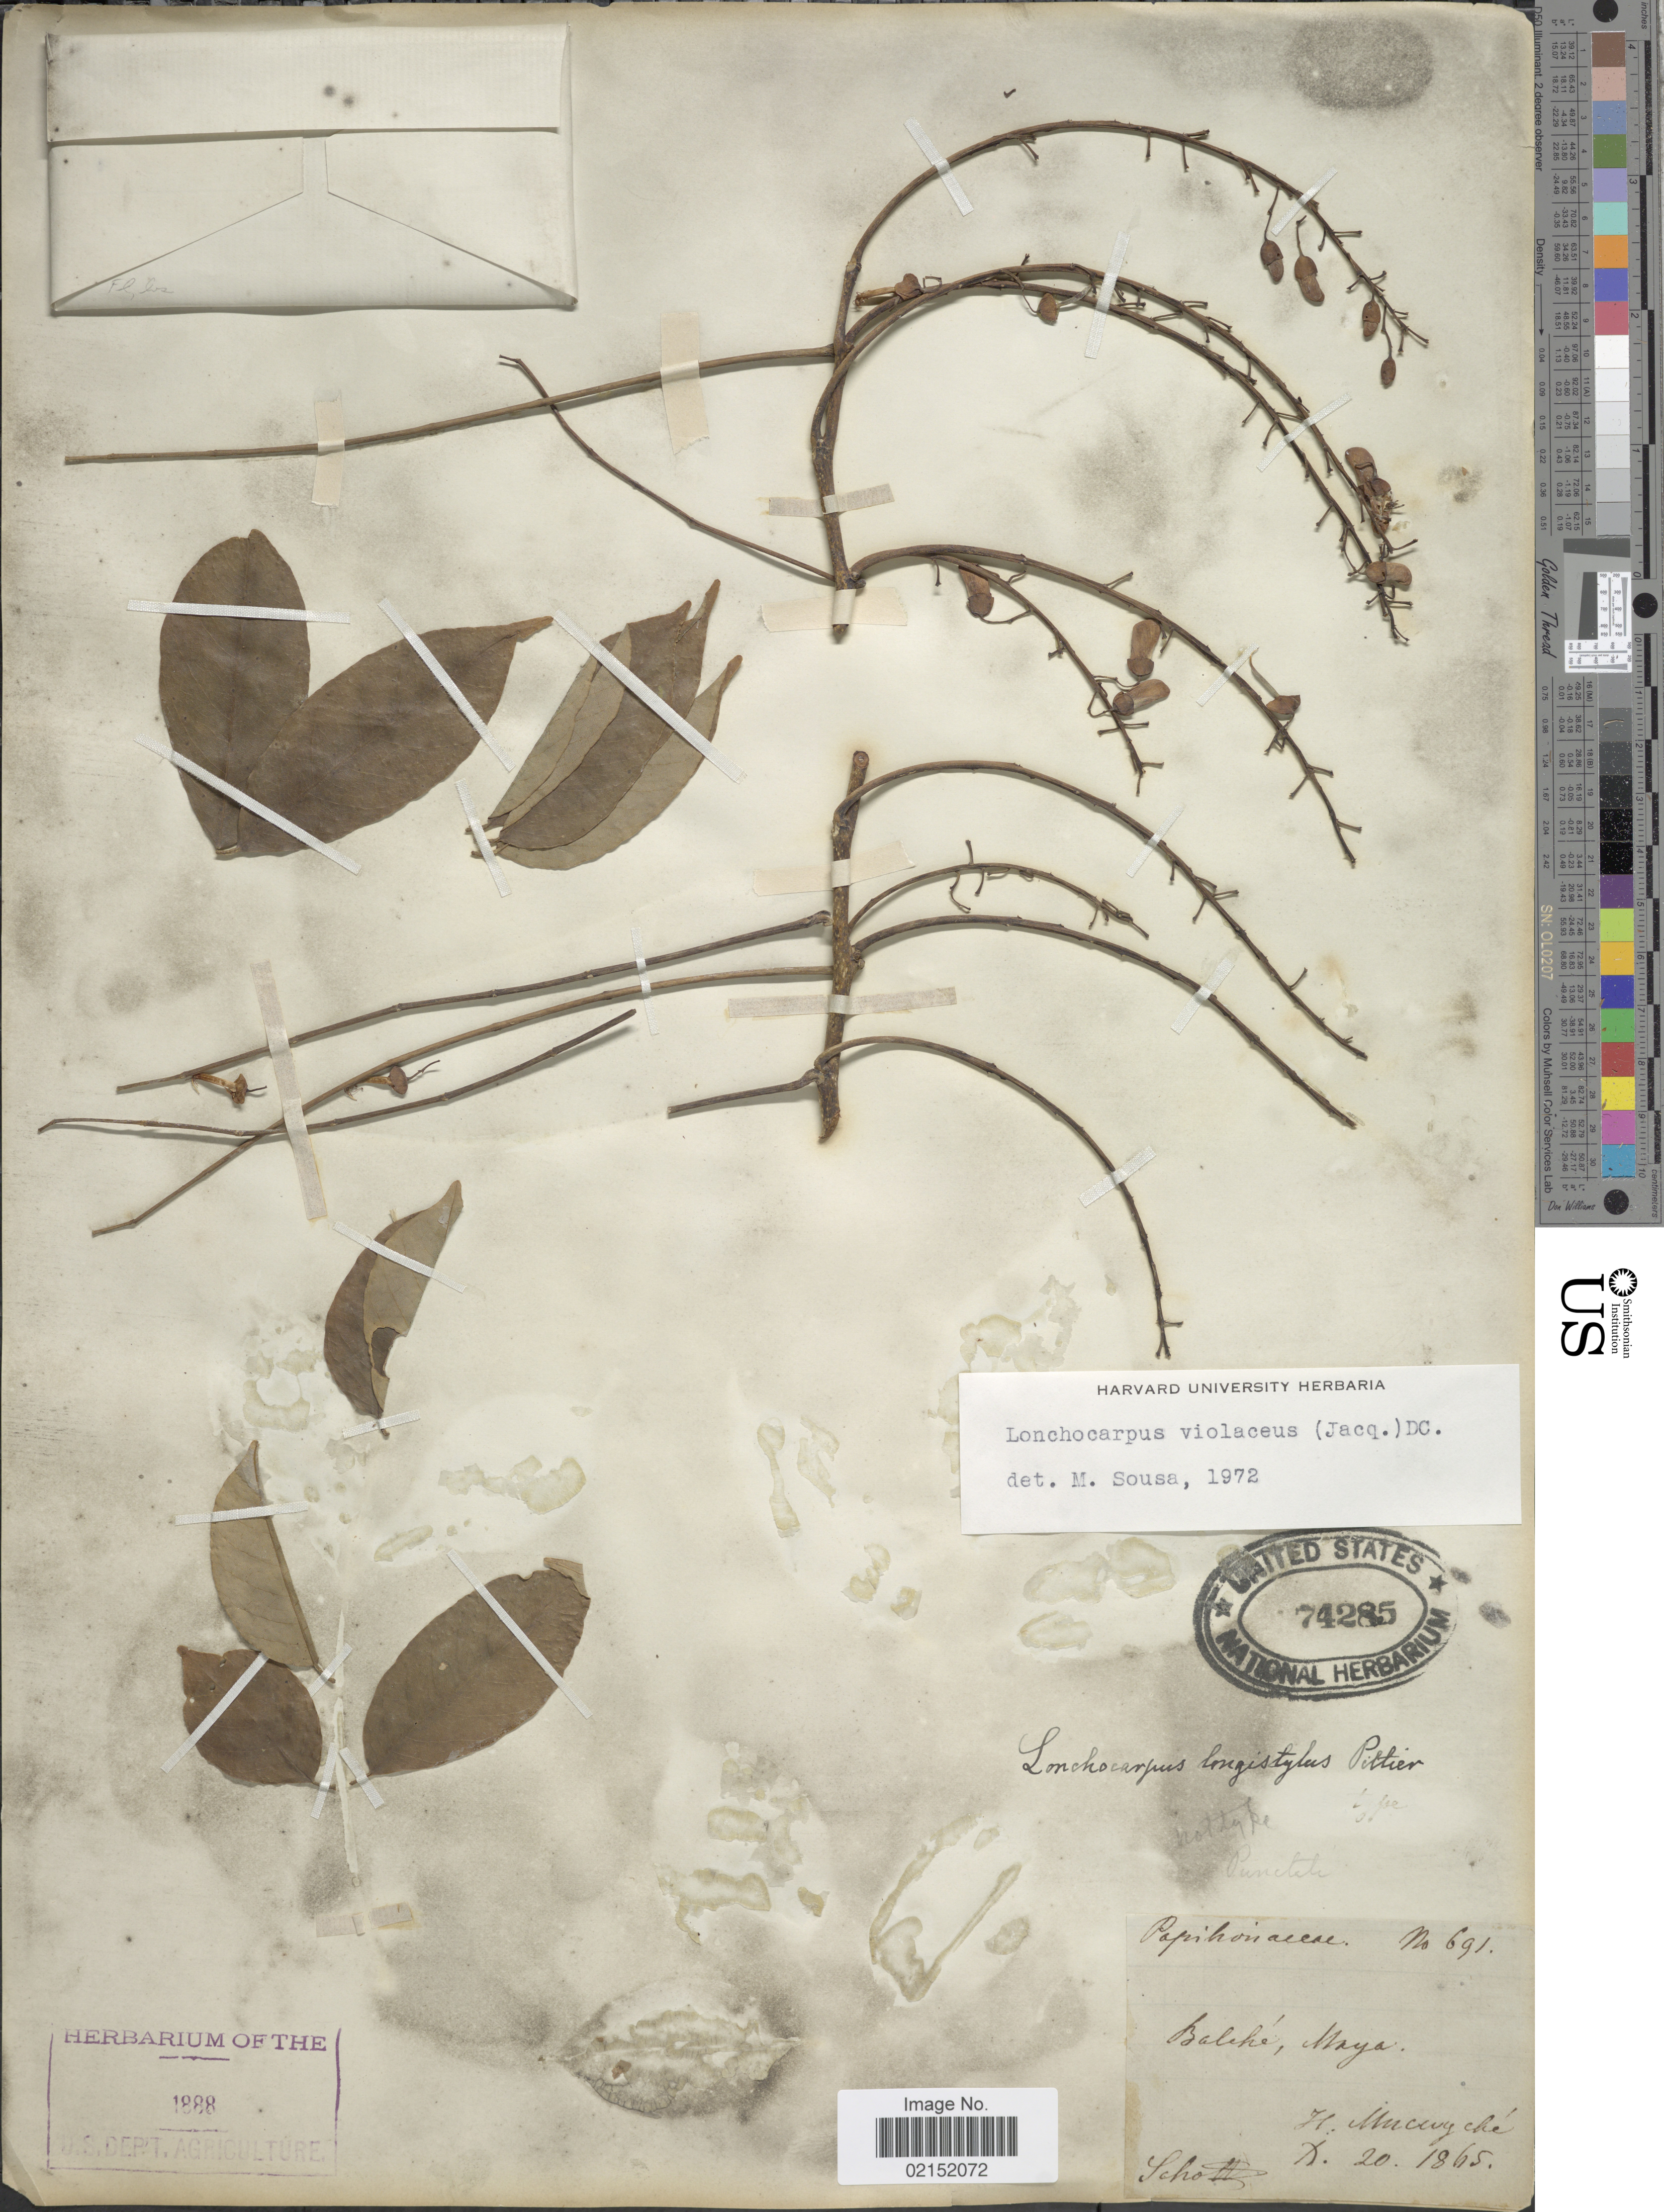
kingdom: Plantae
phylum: Tracheophyta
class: Magnoliopsida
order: Fabales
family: Fabaceae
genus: Lonchocarpus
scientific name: Lonchocarpus violaceus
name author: (Jacq.) DC.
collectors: Schott, --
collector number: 691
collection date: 1865-10-20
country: Mexico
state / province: Yucatan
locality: H. Mucuyché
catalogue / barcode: US 74285